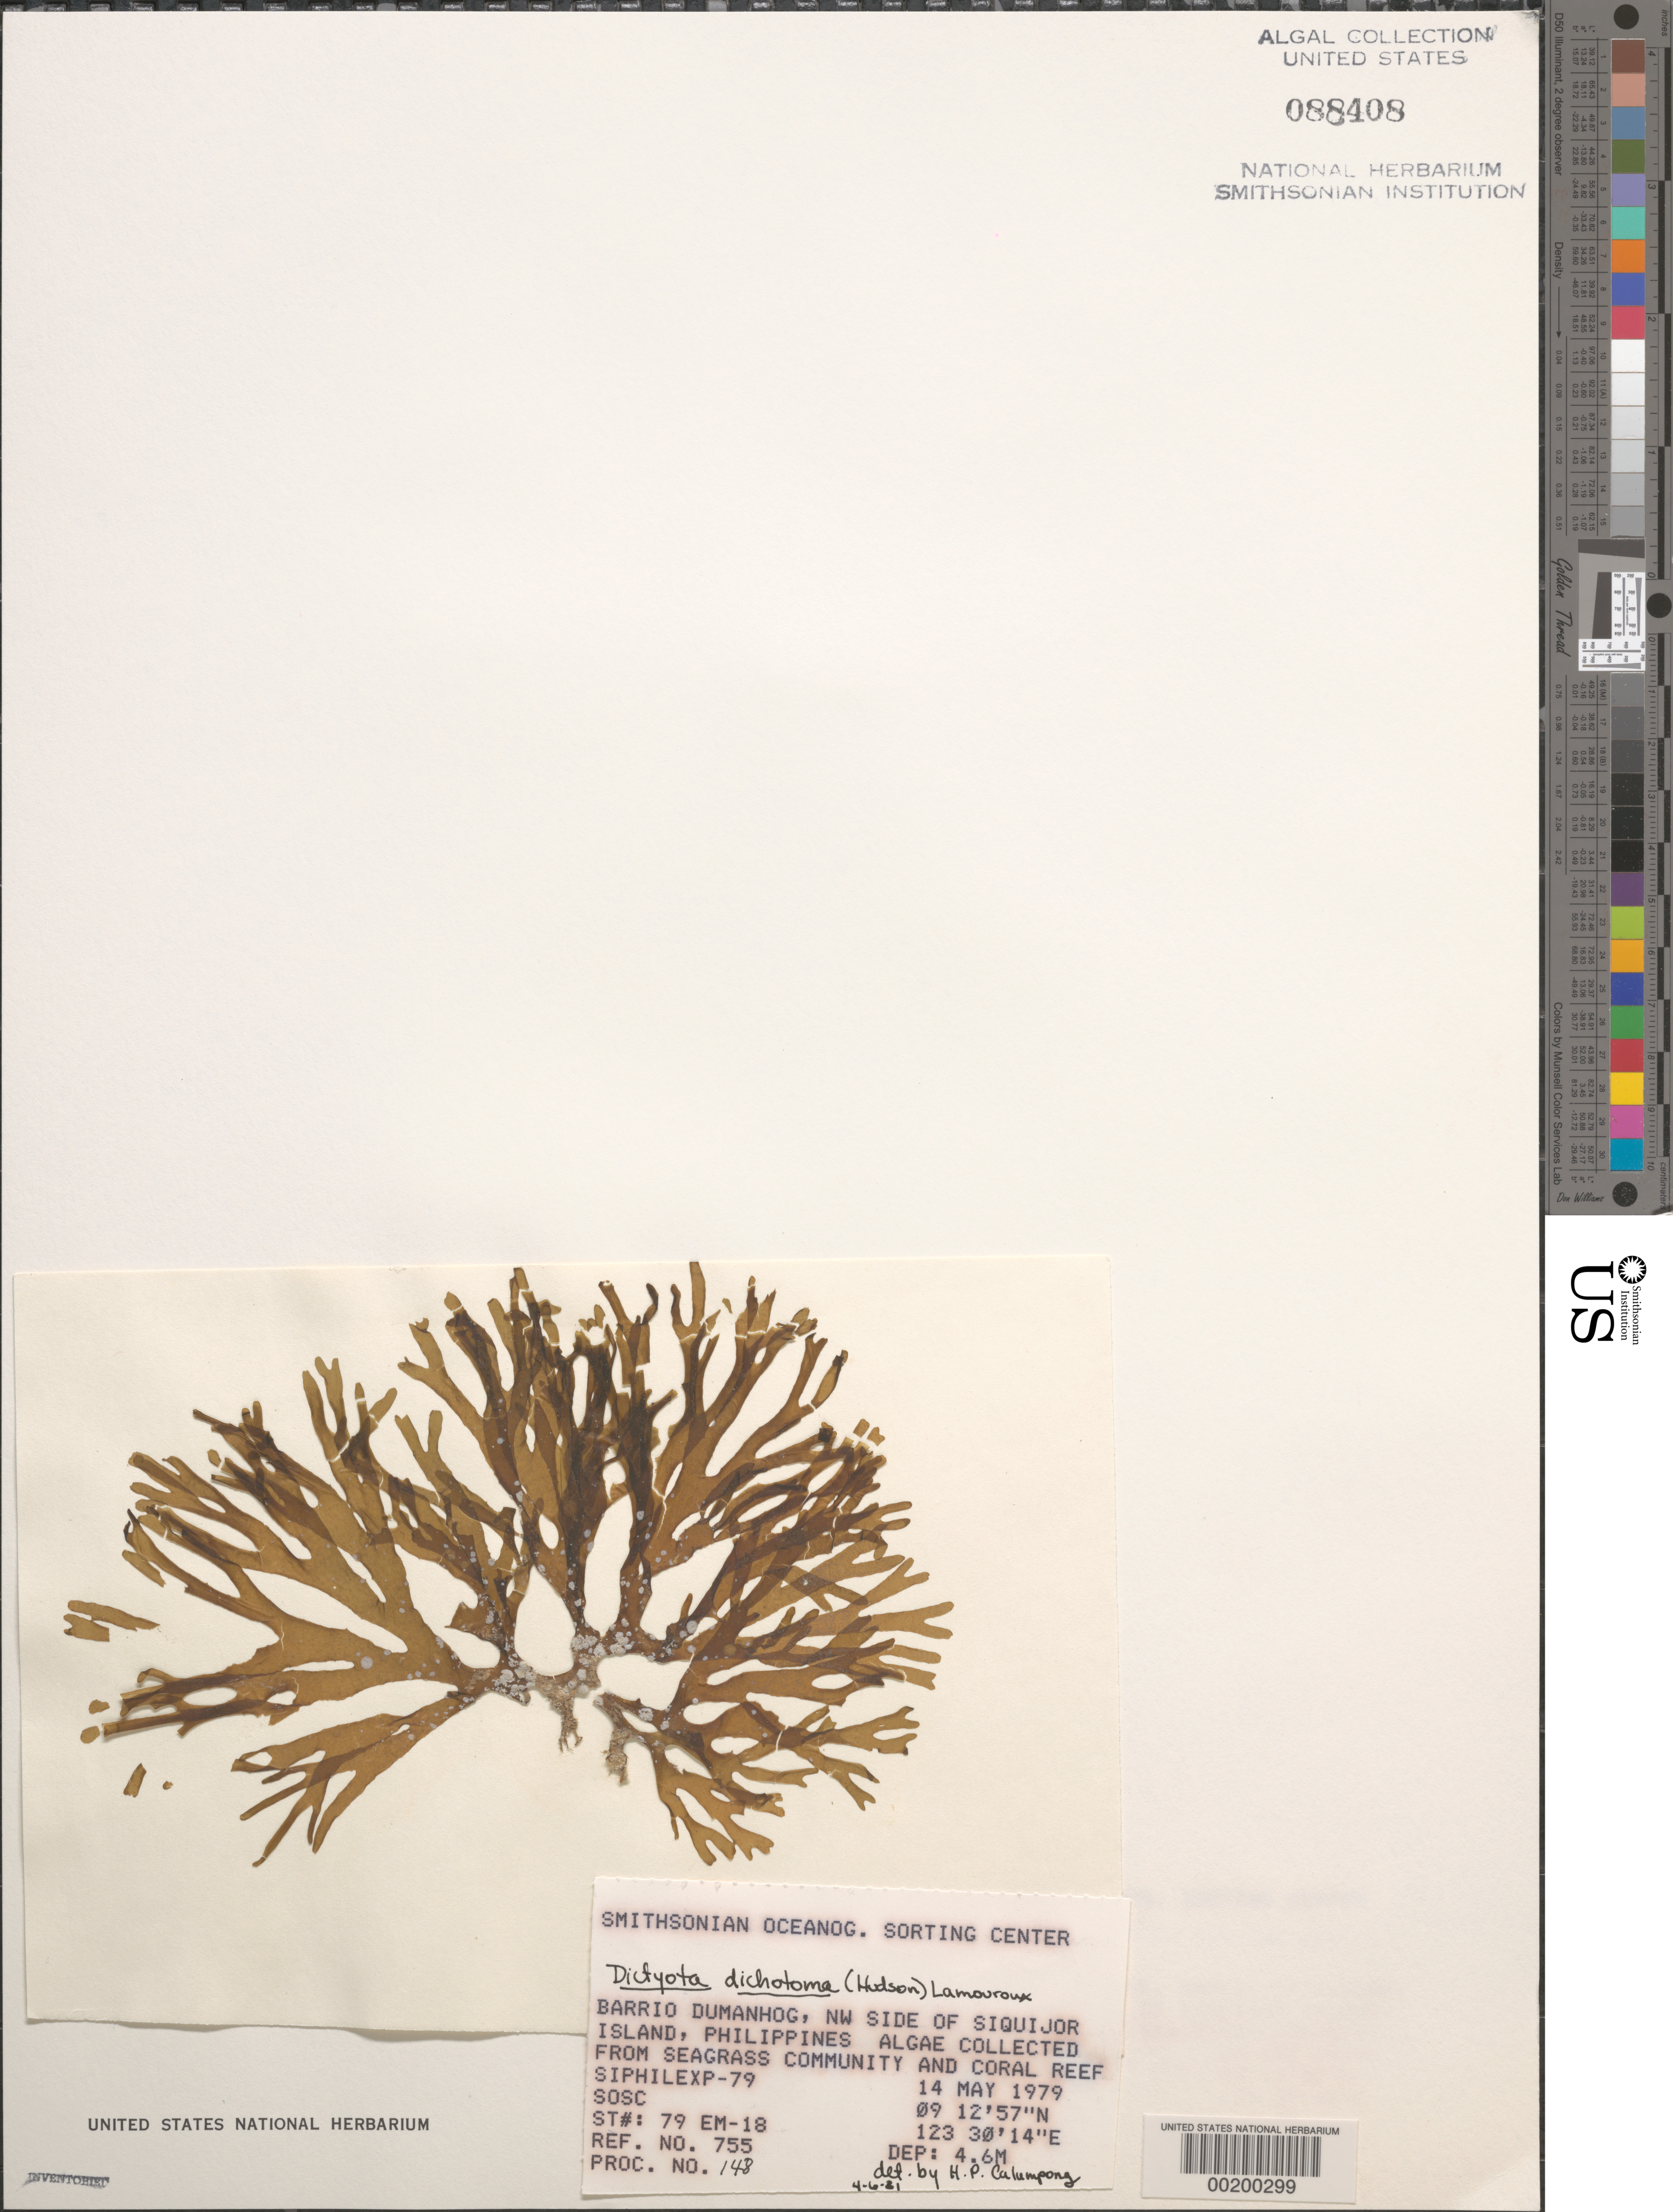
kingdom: Chromista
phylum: Ochrophyta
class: Phaeophyceae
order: Dictyotales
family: Dictyotaceae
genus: Dictyota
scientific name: Dictyota dichotoma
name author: (Huds.) J.V.Lamouroux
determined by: Calumpong, H. P.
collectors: SOSC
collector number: Station 79 Em-18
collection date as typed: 14 May 1979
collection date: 1979-05-14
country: Philippines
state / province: Central Visayas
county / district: Siquijor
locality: Visayan, Barrio dumanhog, siquijor island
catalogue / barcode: US 88408